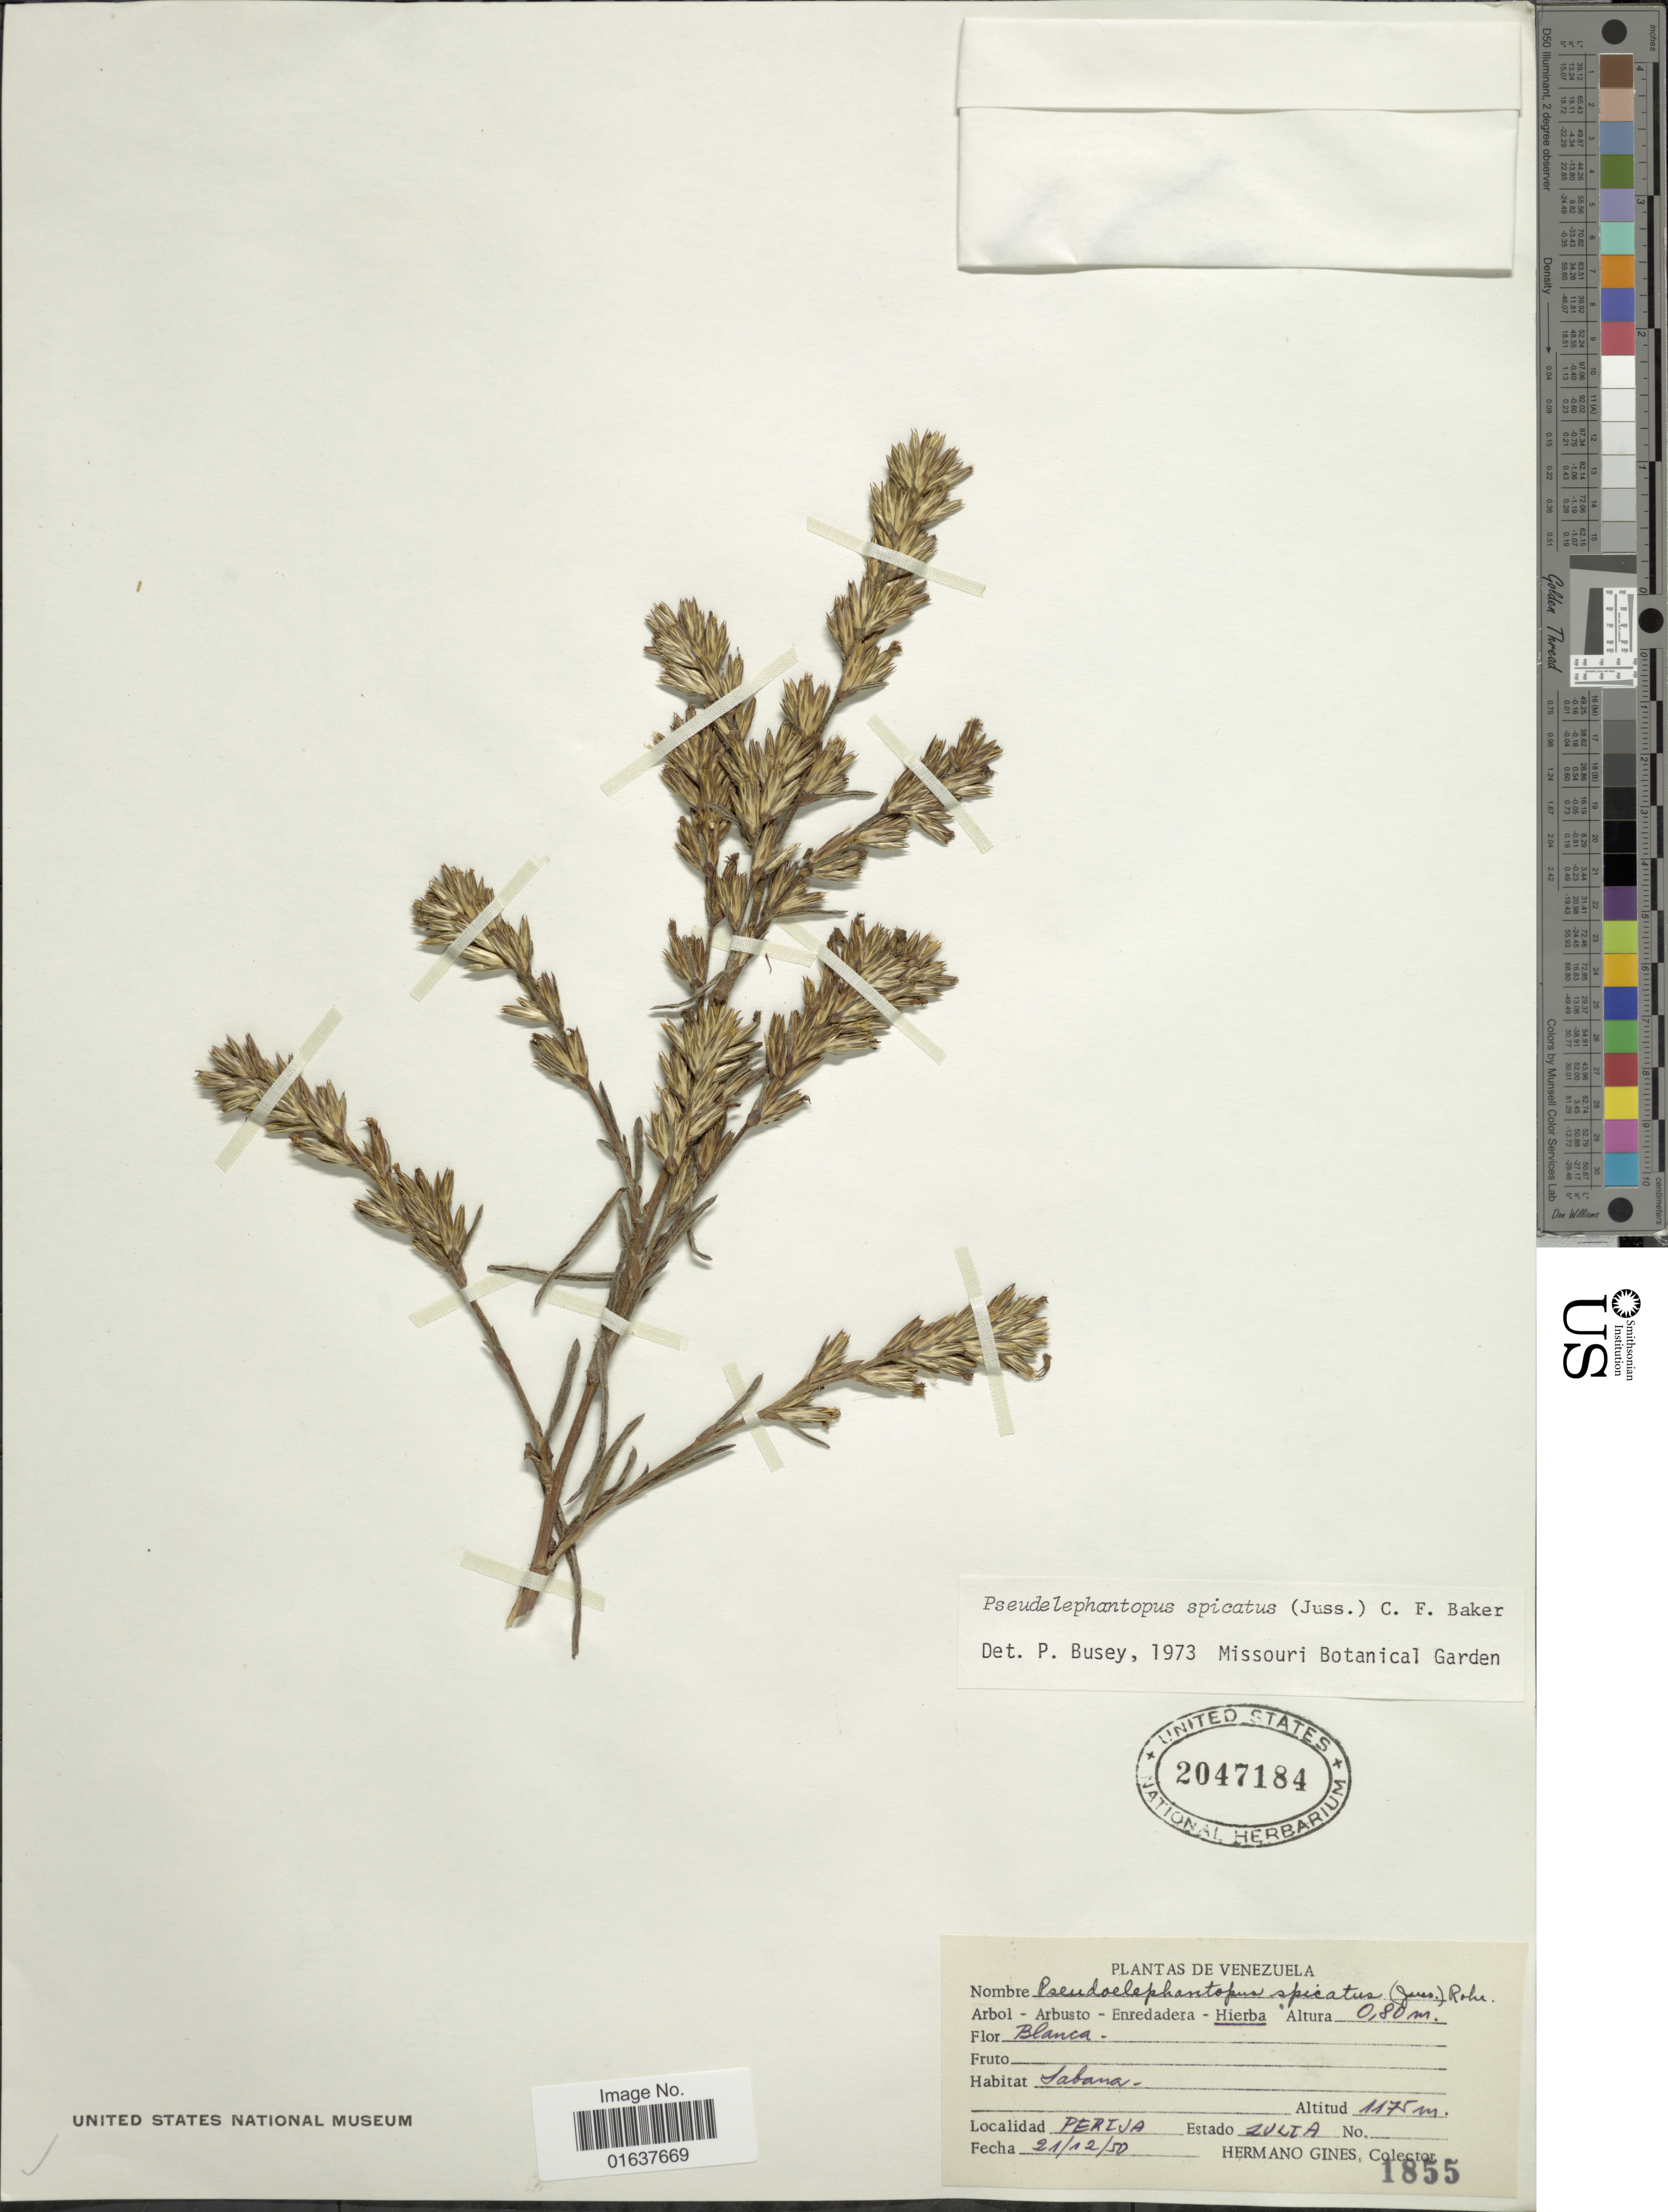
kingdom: Plantae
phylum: Tracheophyta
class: Magnoliopsida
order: Asterales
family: Asteraceae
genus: Pseudelephantopus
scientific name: Pseudelephantopus spicatus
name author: (Juss. ex Aubl.) C.F. Baker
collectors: Bro. Gines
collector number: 1855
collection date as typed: Transcribed d/m/y: 21/12/50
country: Venezuela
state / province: Zulia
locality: Perija, estado Zulia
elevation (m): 1175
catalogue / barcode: US 2047184